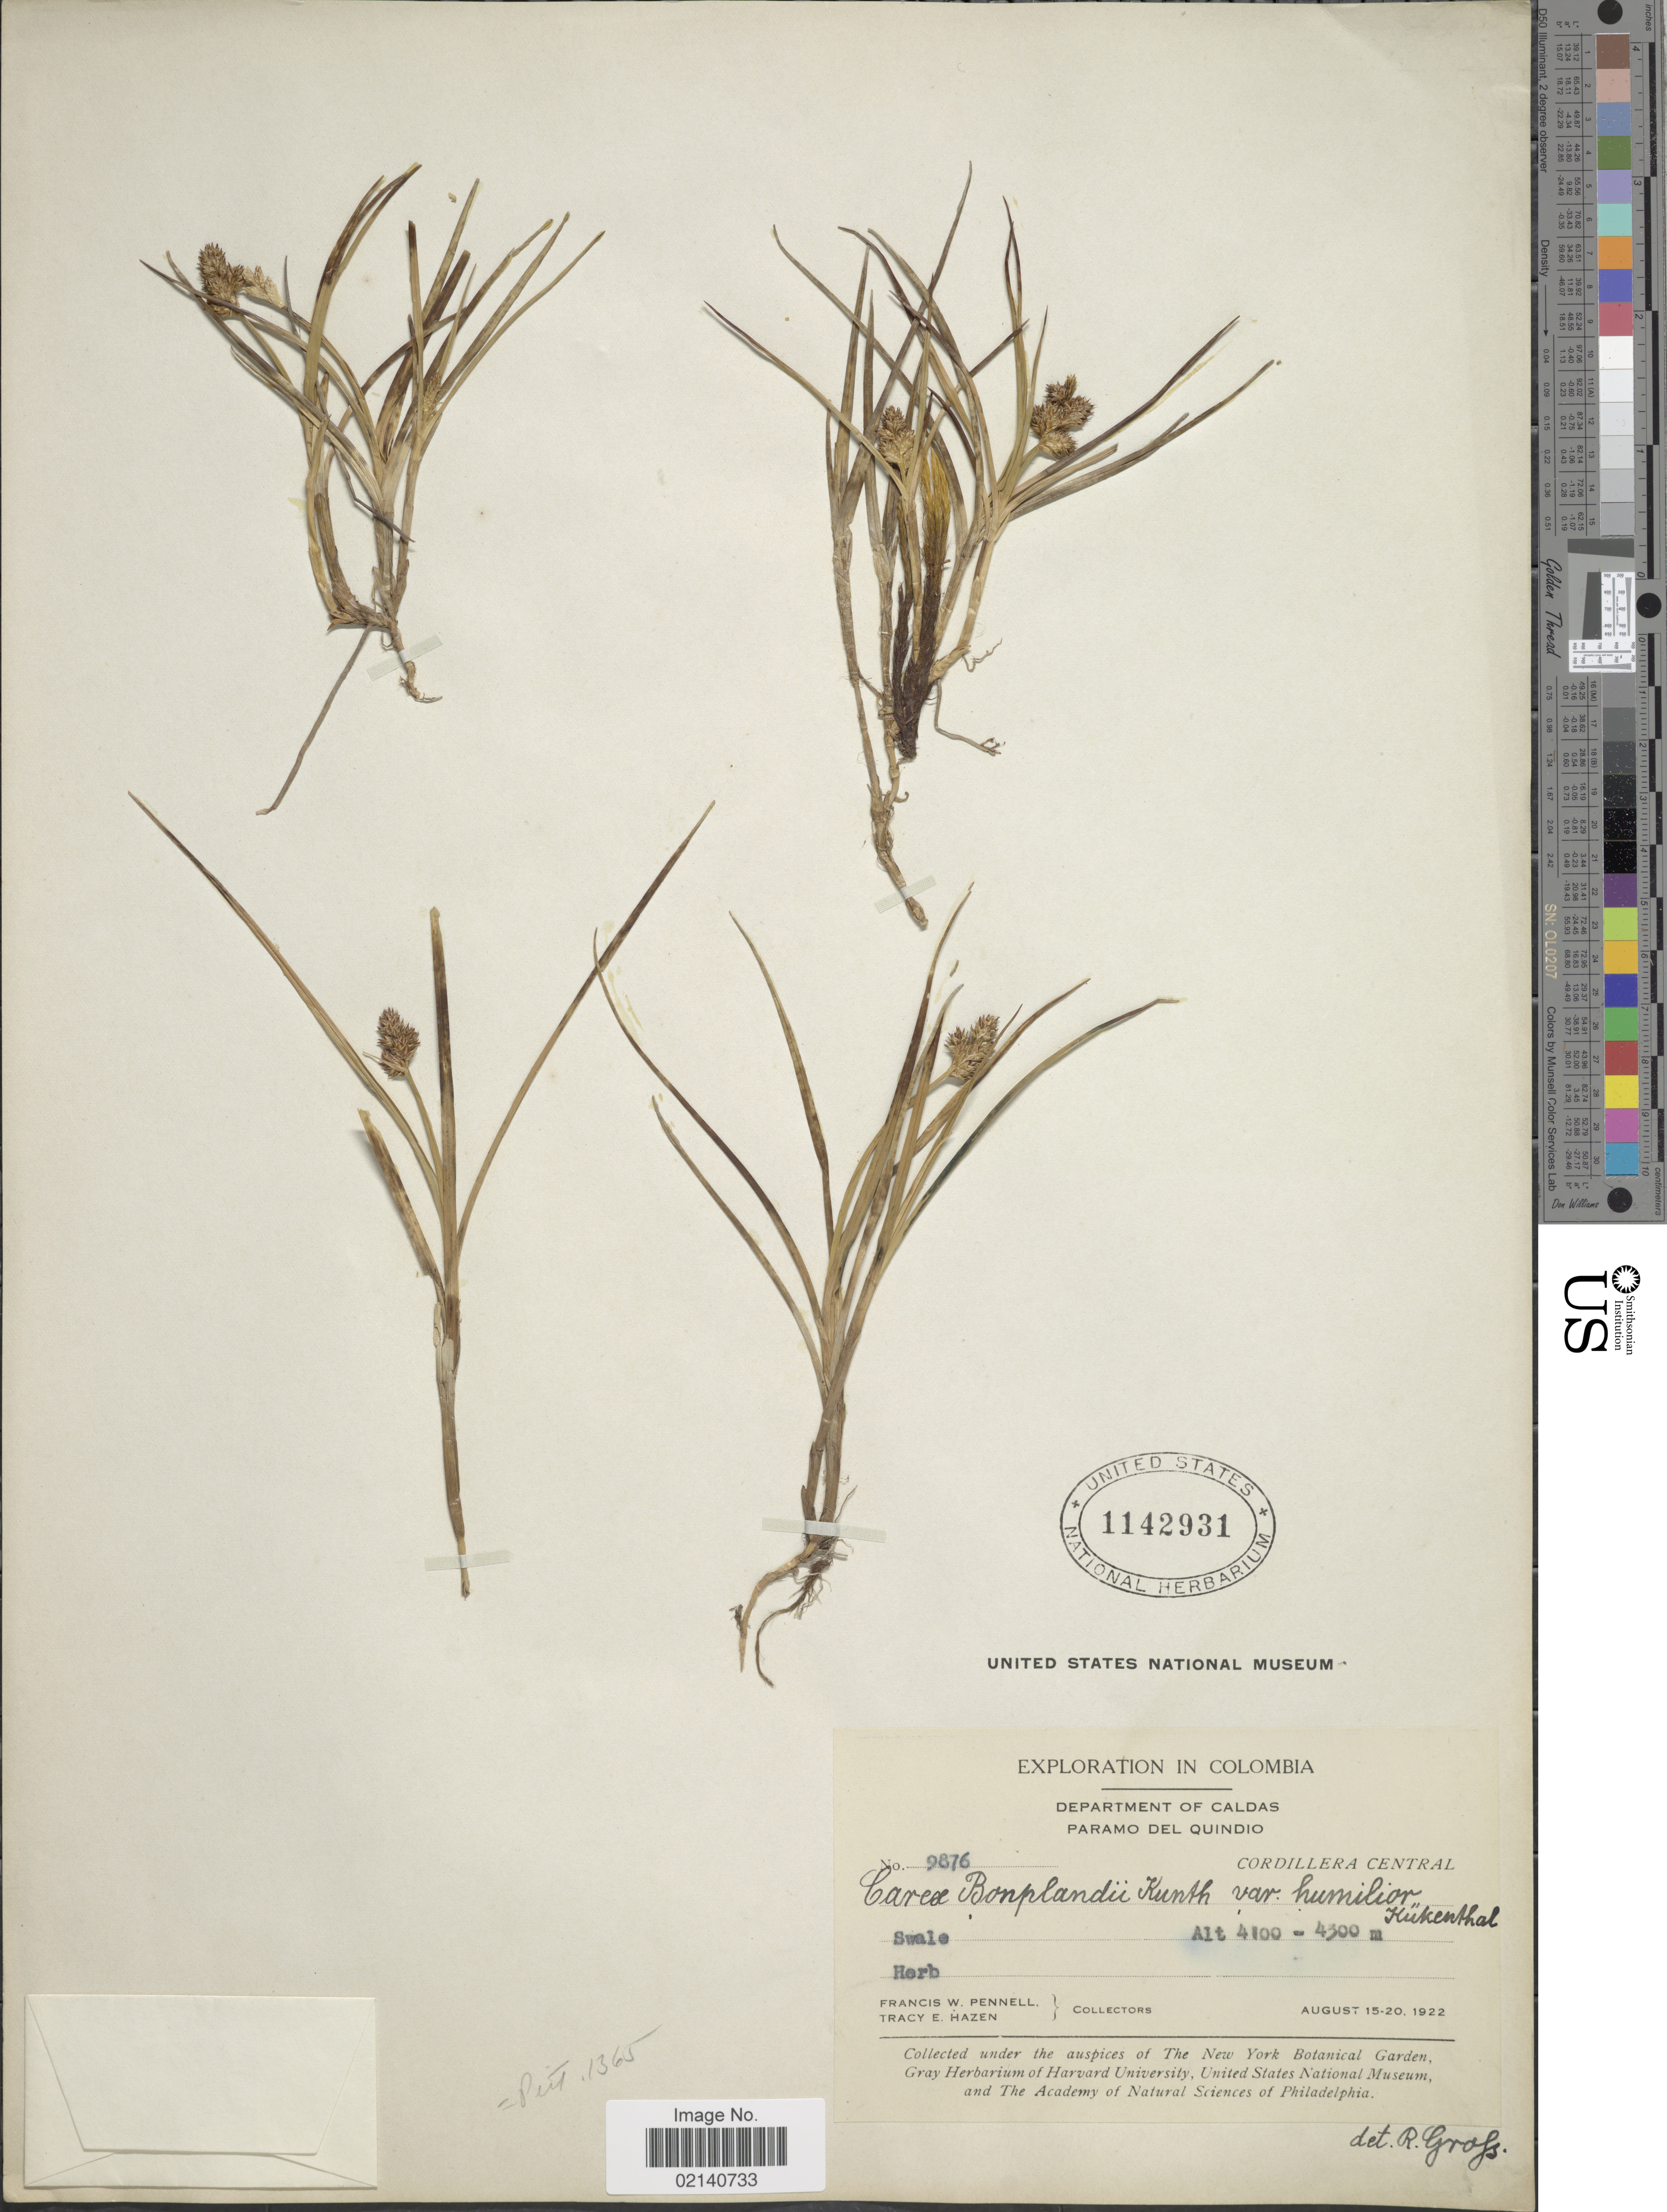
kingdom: Plantae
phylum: Tracheophyta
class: Liliopsida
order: Poales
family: Cyperaceae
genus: Carex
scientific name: Carex toreadora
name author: Steyerm.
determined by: Jimnéz-Mejias, Pedro, (UPOS), Universidad Pablo de Olavide (SPAIN)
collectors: F. W. Pennell & T. E. Hazen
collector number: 9876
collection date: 1922-08-15/1922-08-20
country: Colombia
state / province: Caldas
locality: Paramo del Quindio. Cordillera Central. Swale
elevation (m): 4100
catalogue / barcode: US 1142931